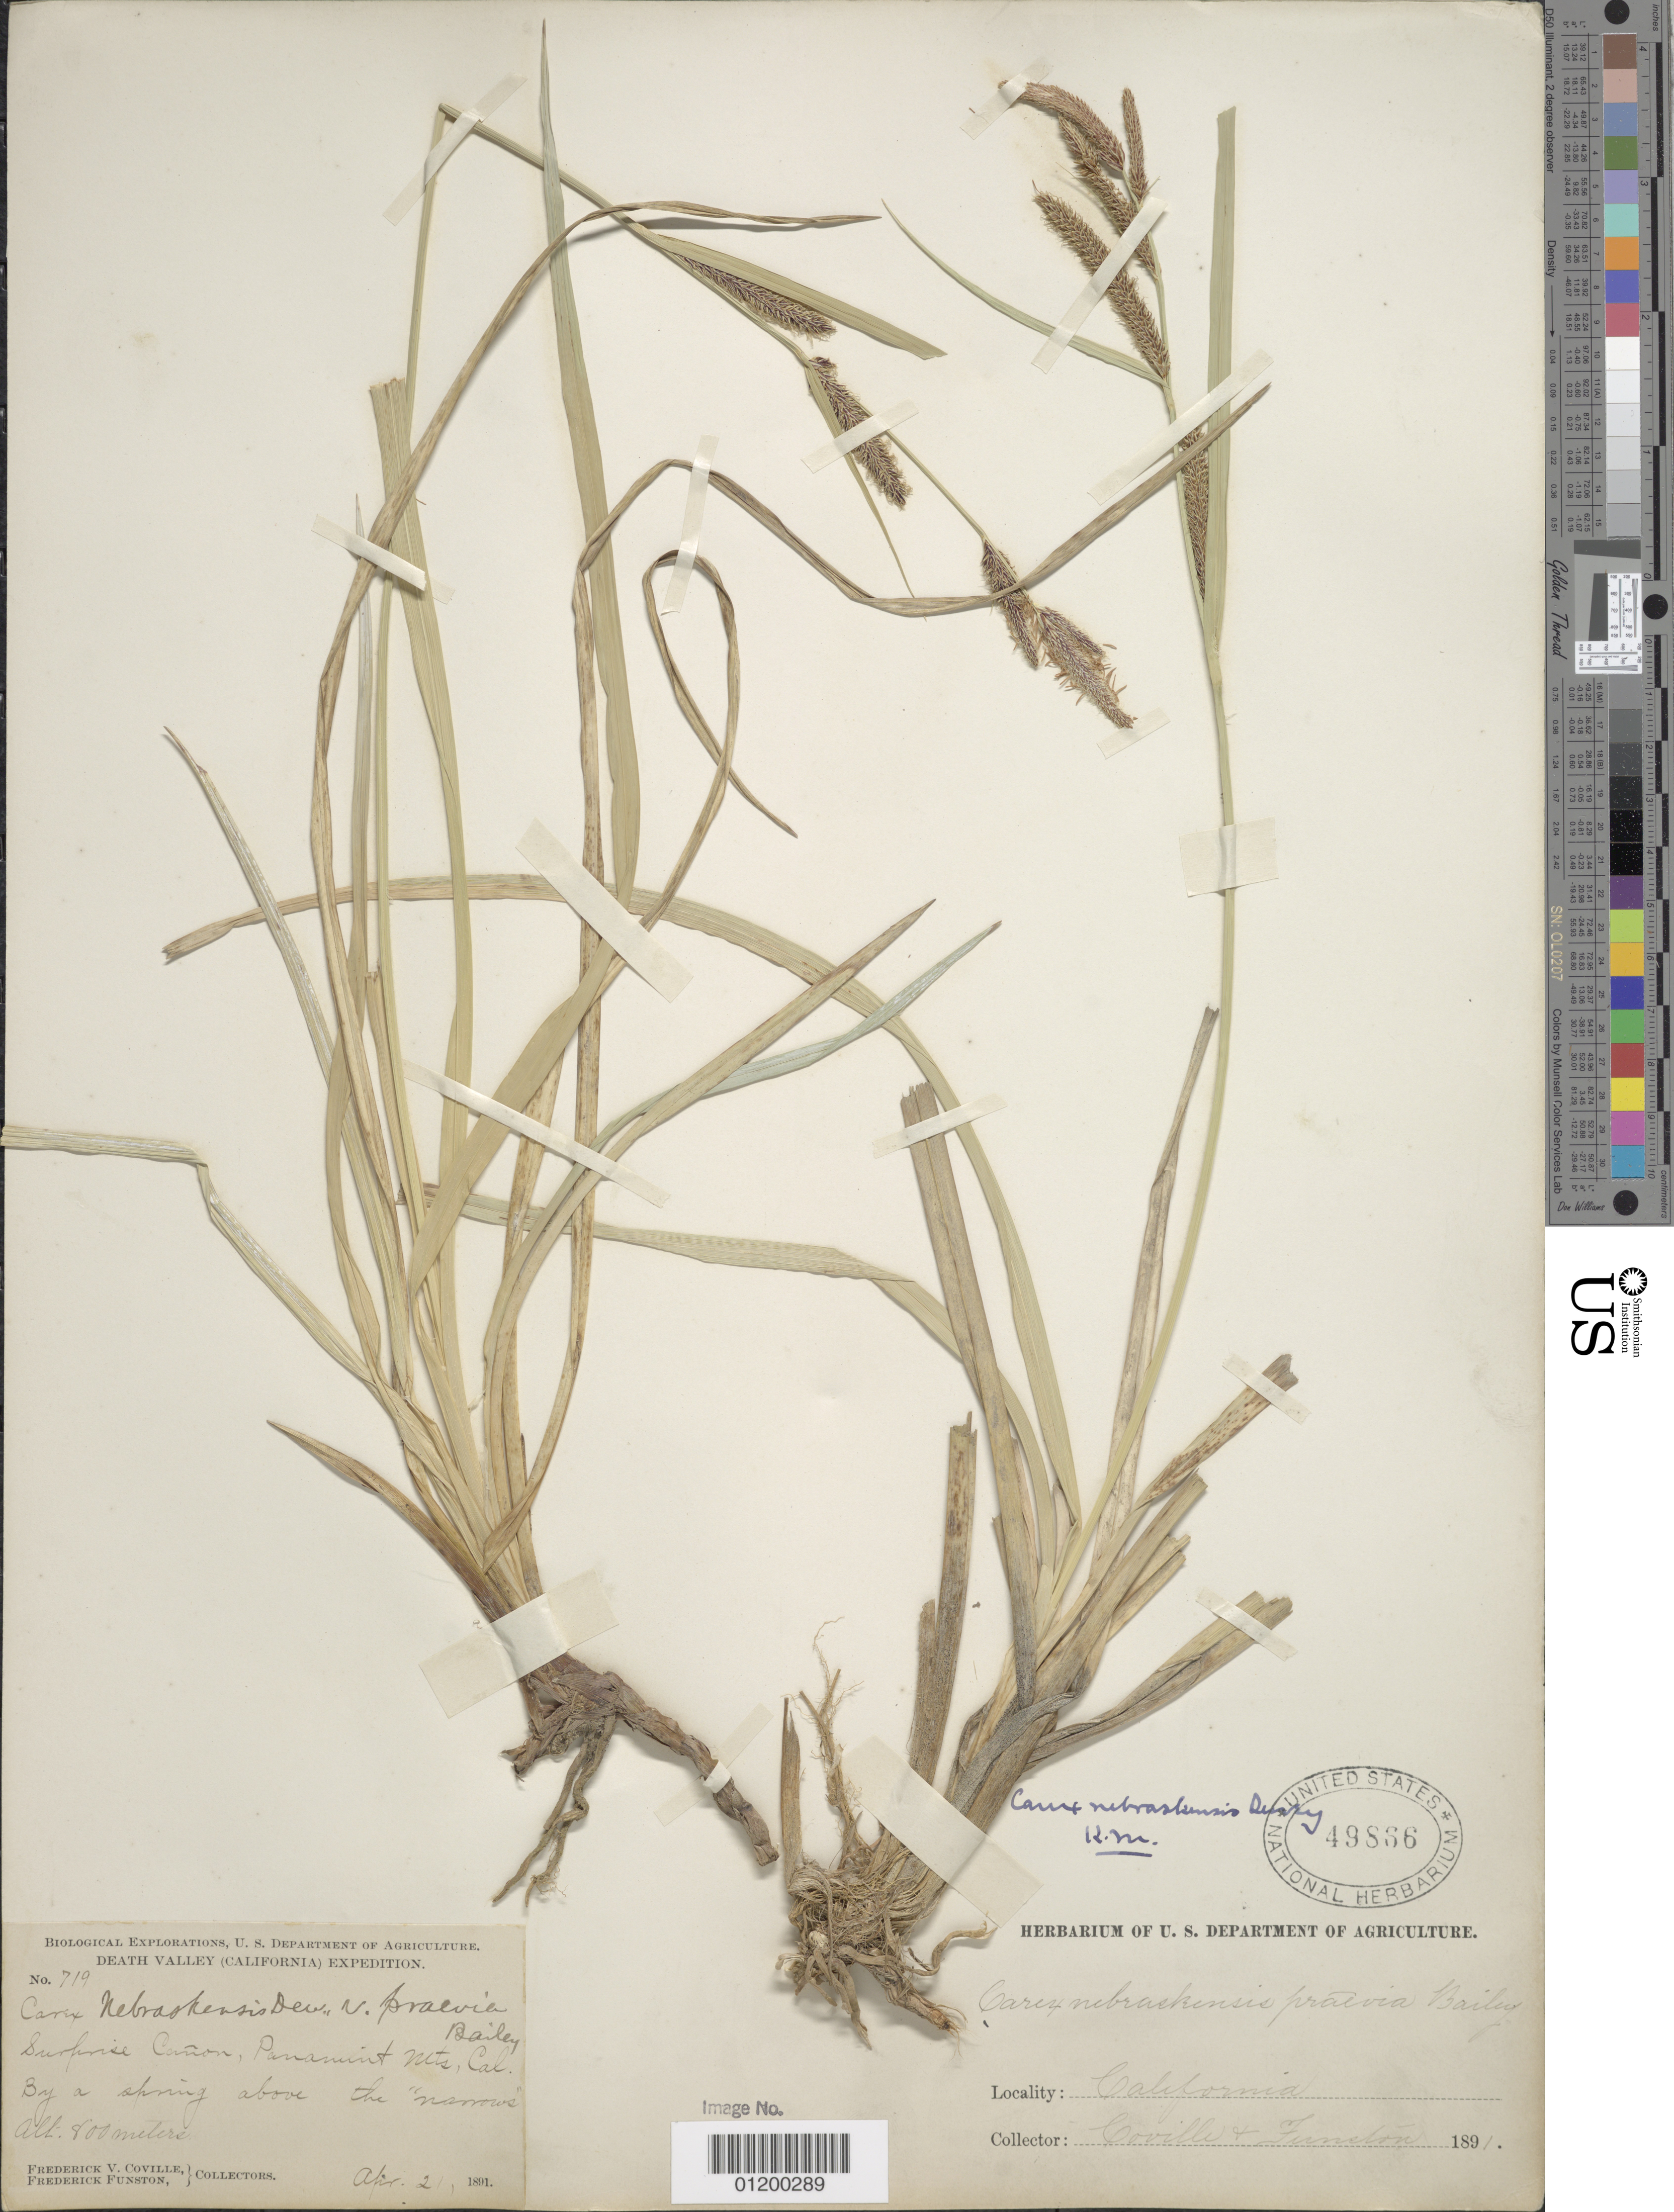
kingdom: Plantae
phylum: Tracheophyta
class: Liliopsida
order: Poales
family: Cyperaceae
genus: Carex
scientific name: Carex nebrascensis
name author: Dewey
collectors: F. V. Coville & F. Funston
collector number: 719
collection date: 1891-04-21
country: United States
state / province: California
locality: Surprise Canyon, Panamint Mountains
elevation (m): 800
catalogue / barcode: US 49866